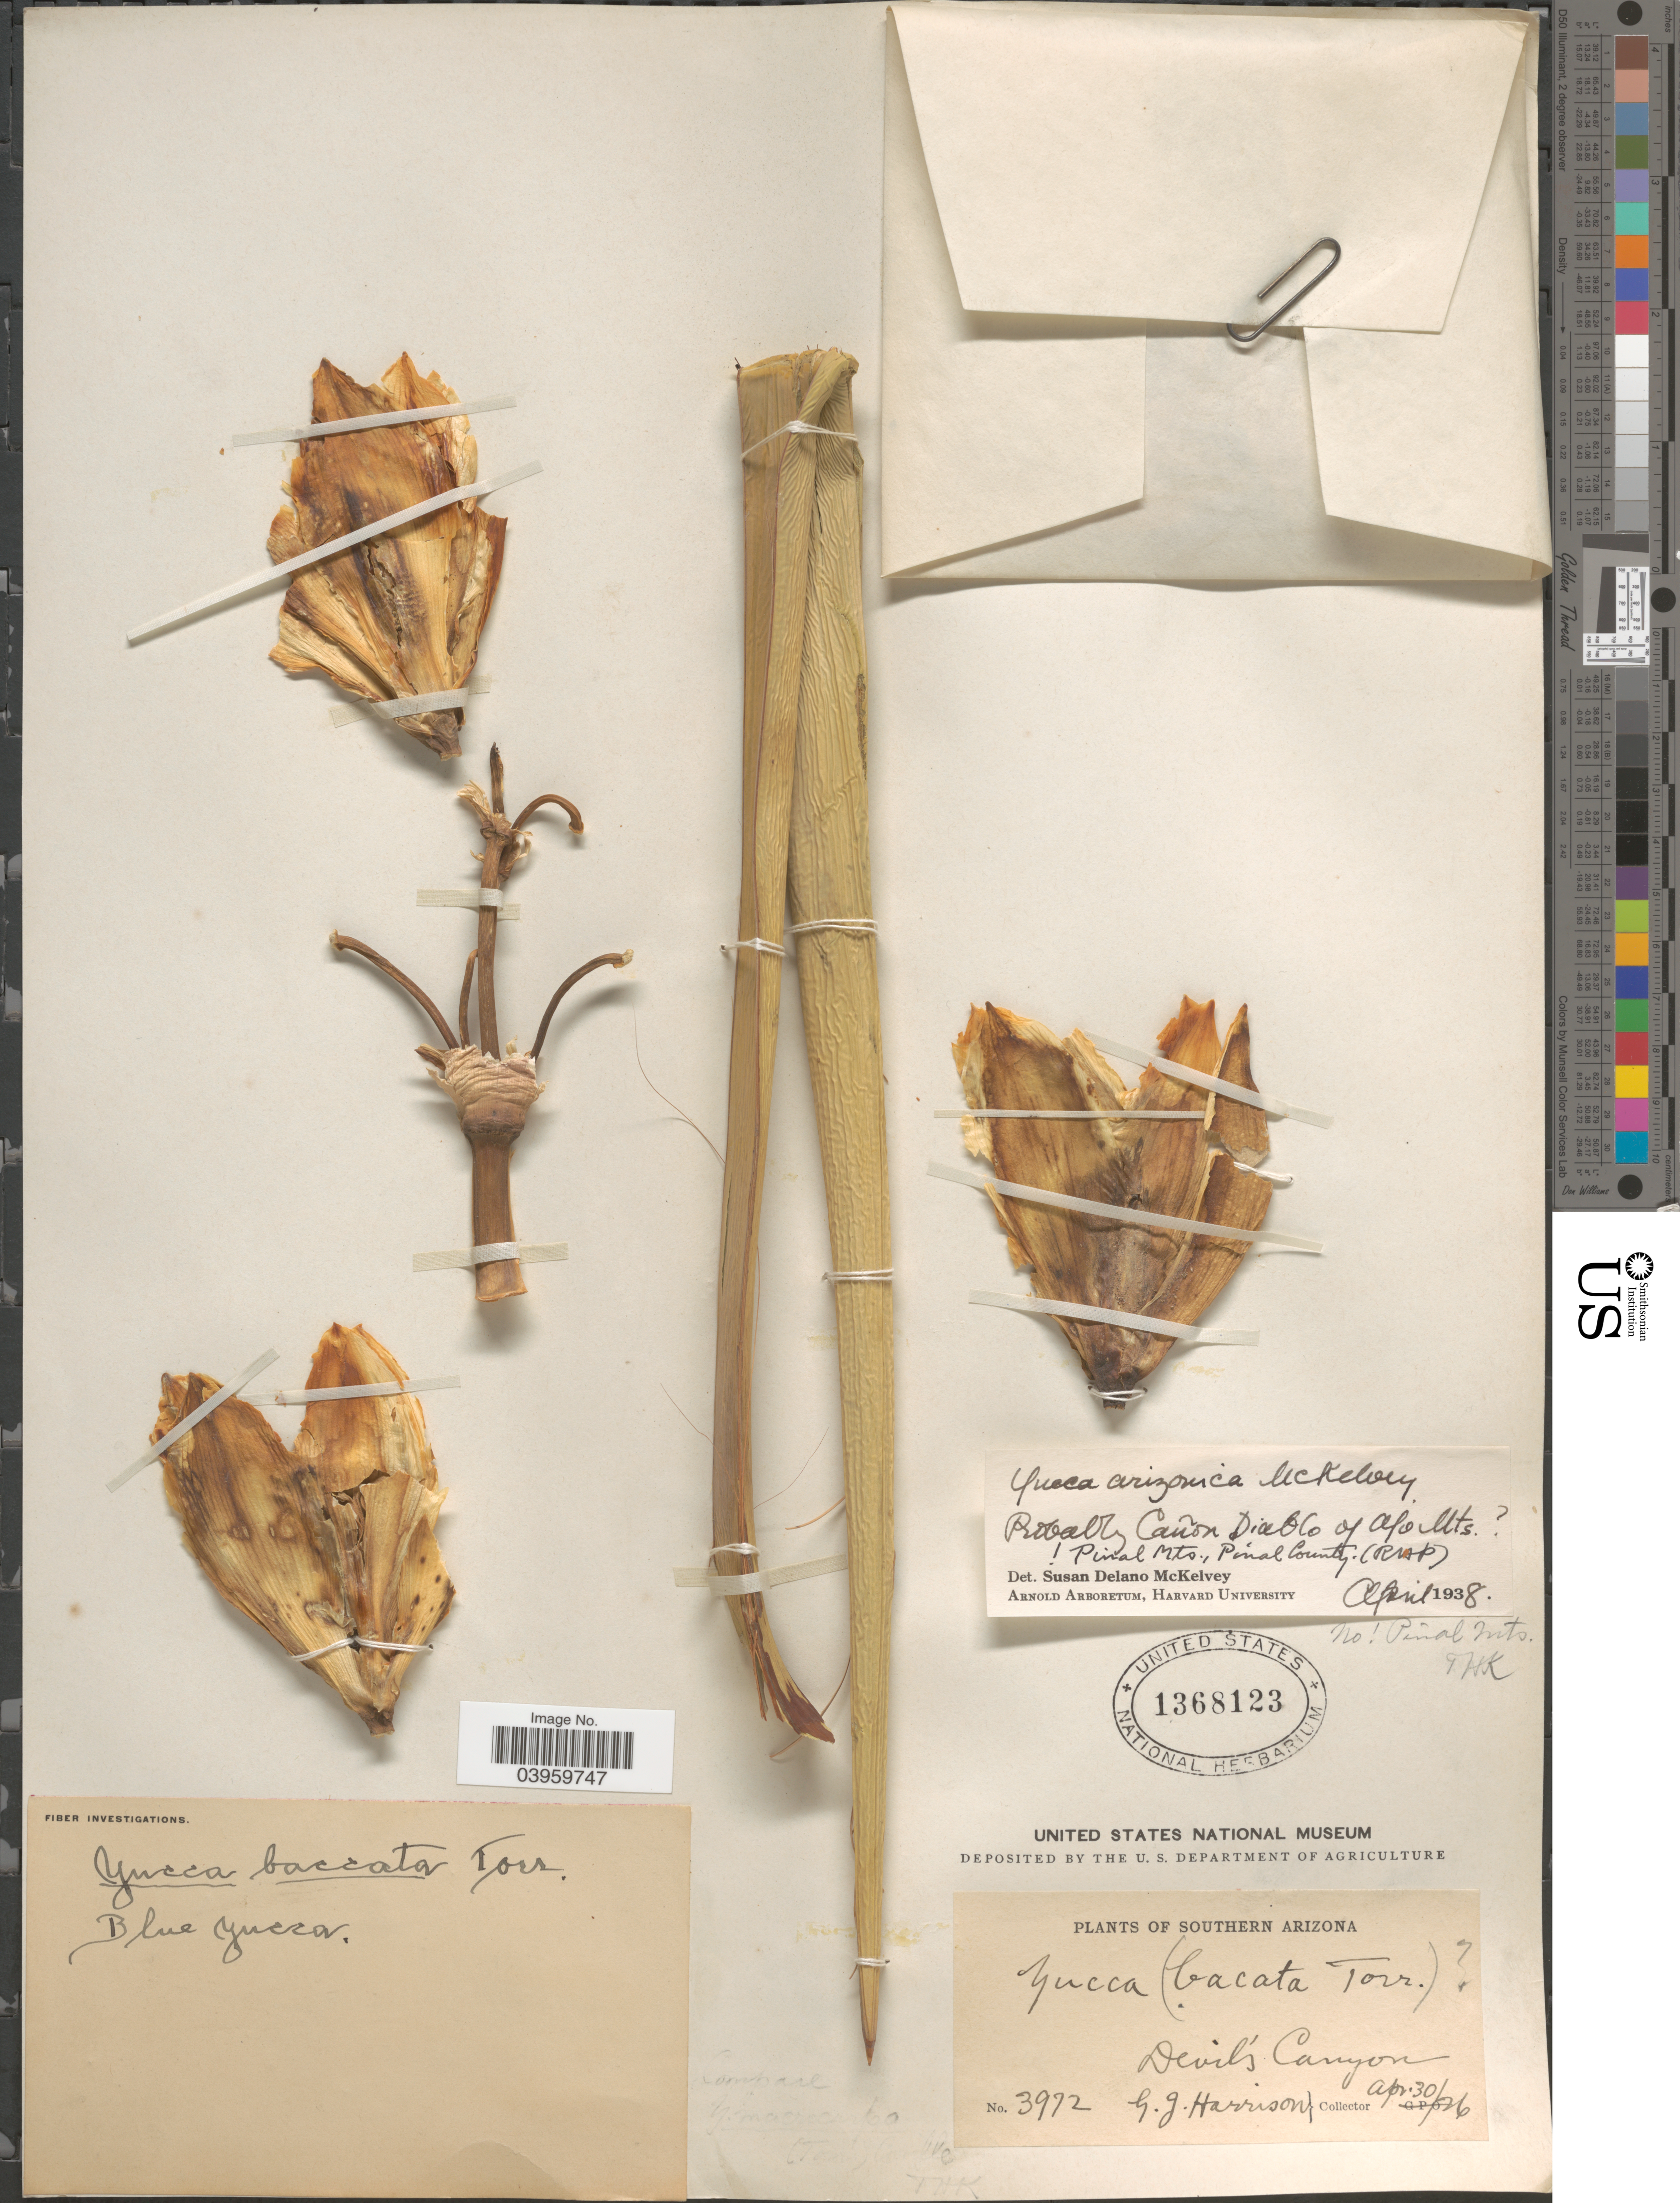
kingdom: Plantae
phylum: Tracheophyta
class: Liliopsida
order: Asparagales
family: Asparagaceae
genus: Yucca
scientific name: Yucca arizonica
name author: McKelvey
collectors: G. J. Harrison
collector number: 3972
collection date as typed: Transcribed d/m/y: 30/4/26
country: United States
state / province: Arizona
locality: Southern Arizona. Devil's Canyon.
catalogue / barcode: US 1368123